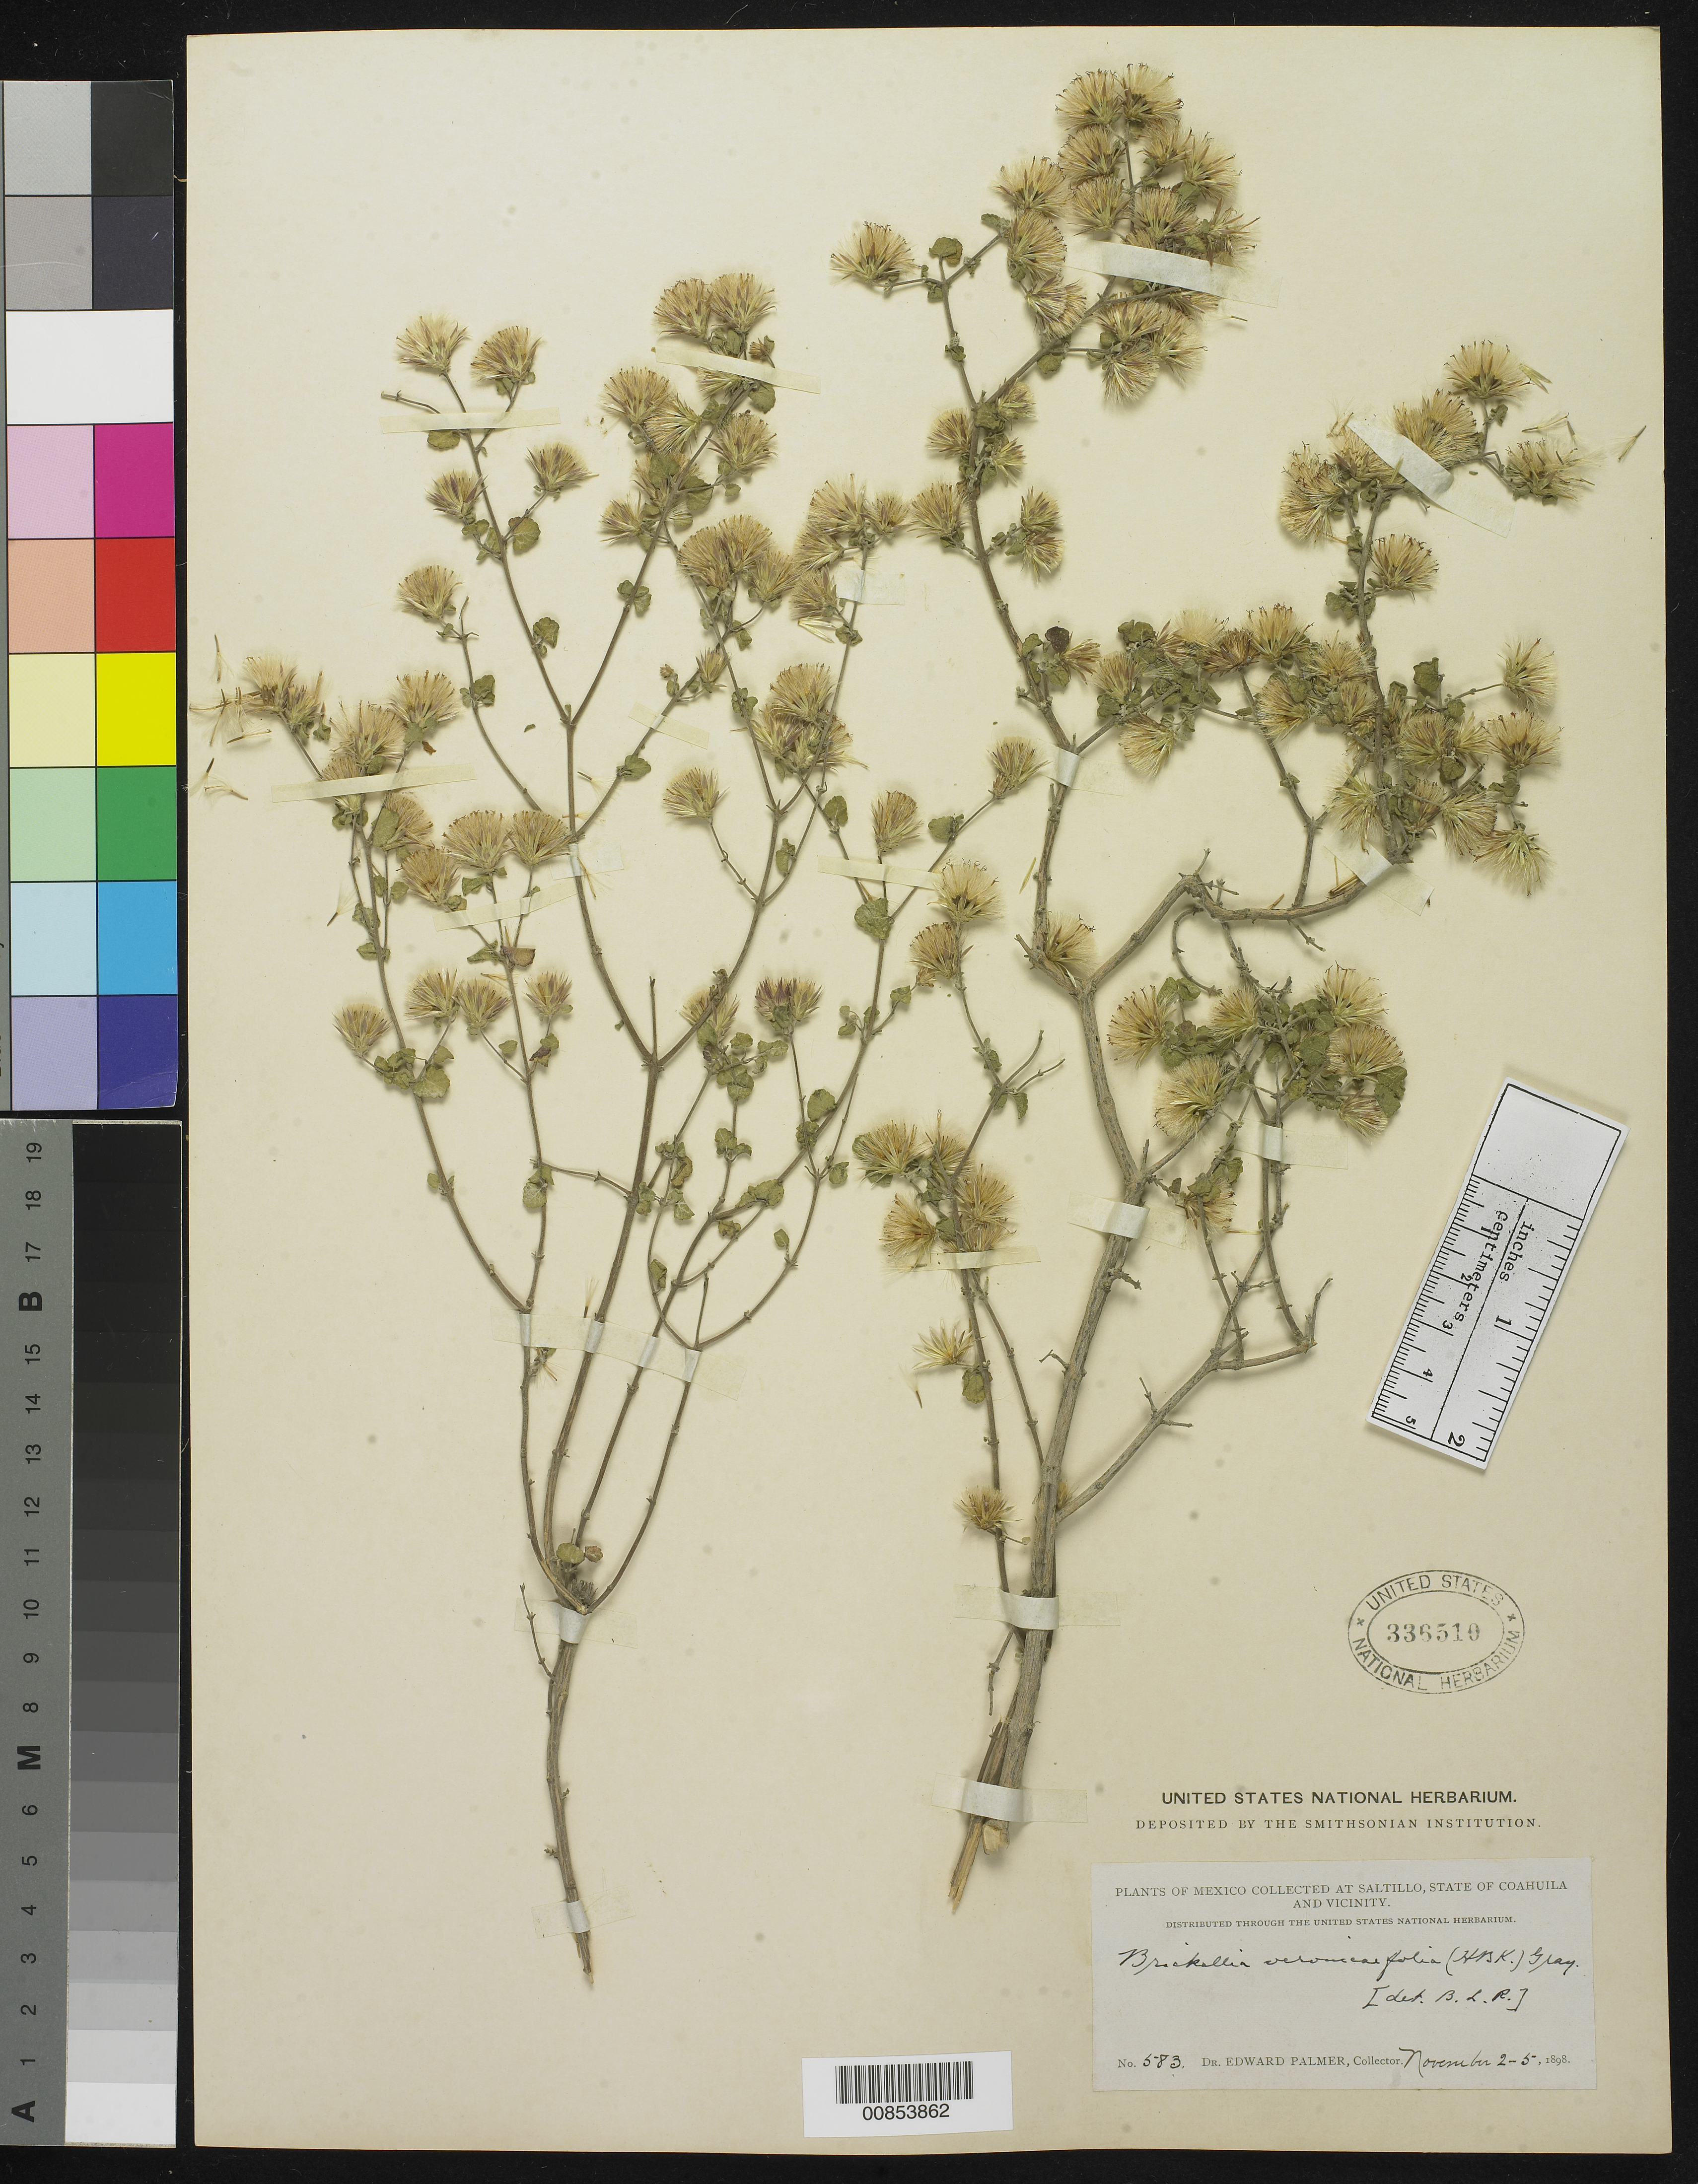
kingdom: Plantae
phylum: Tracheophyta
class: Magnoliopsida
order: Asterales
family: Asteraceae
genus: Brickellia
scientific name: Brickellia veronicaefolia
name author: (Kunth) A. Gray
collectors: E. Palmer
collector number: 583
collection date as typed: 02 Nov 1898 to 05 Nov 1898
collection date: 1898-11-02/1898-11-05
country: Mexico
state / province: Coahuila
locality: Saltillo, Coahuila and vicinity.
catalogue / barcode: US 336510